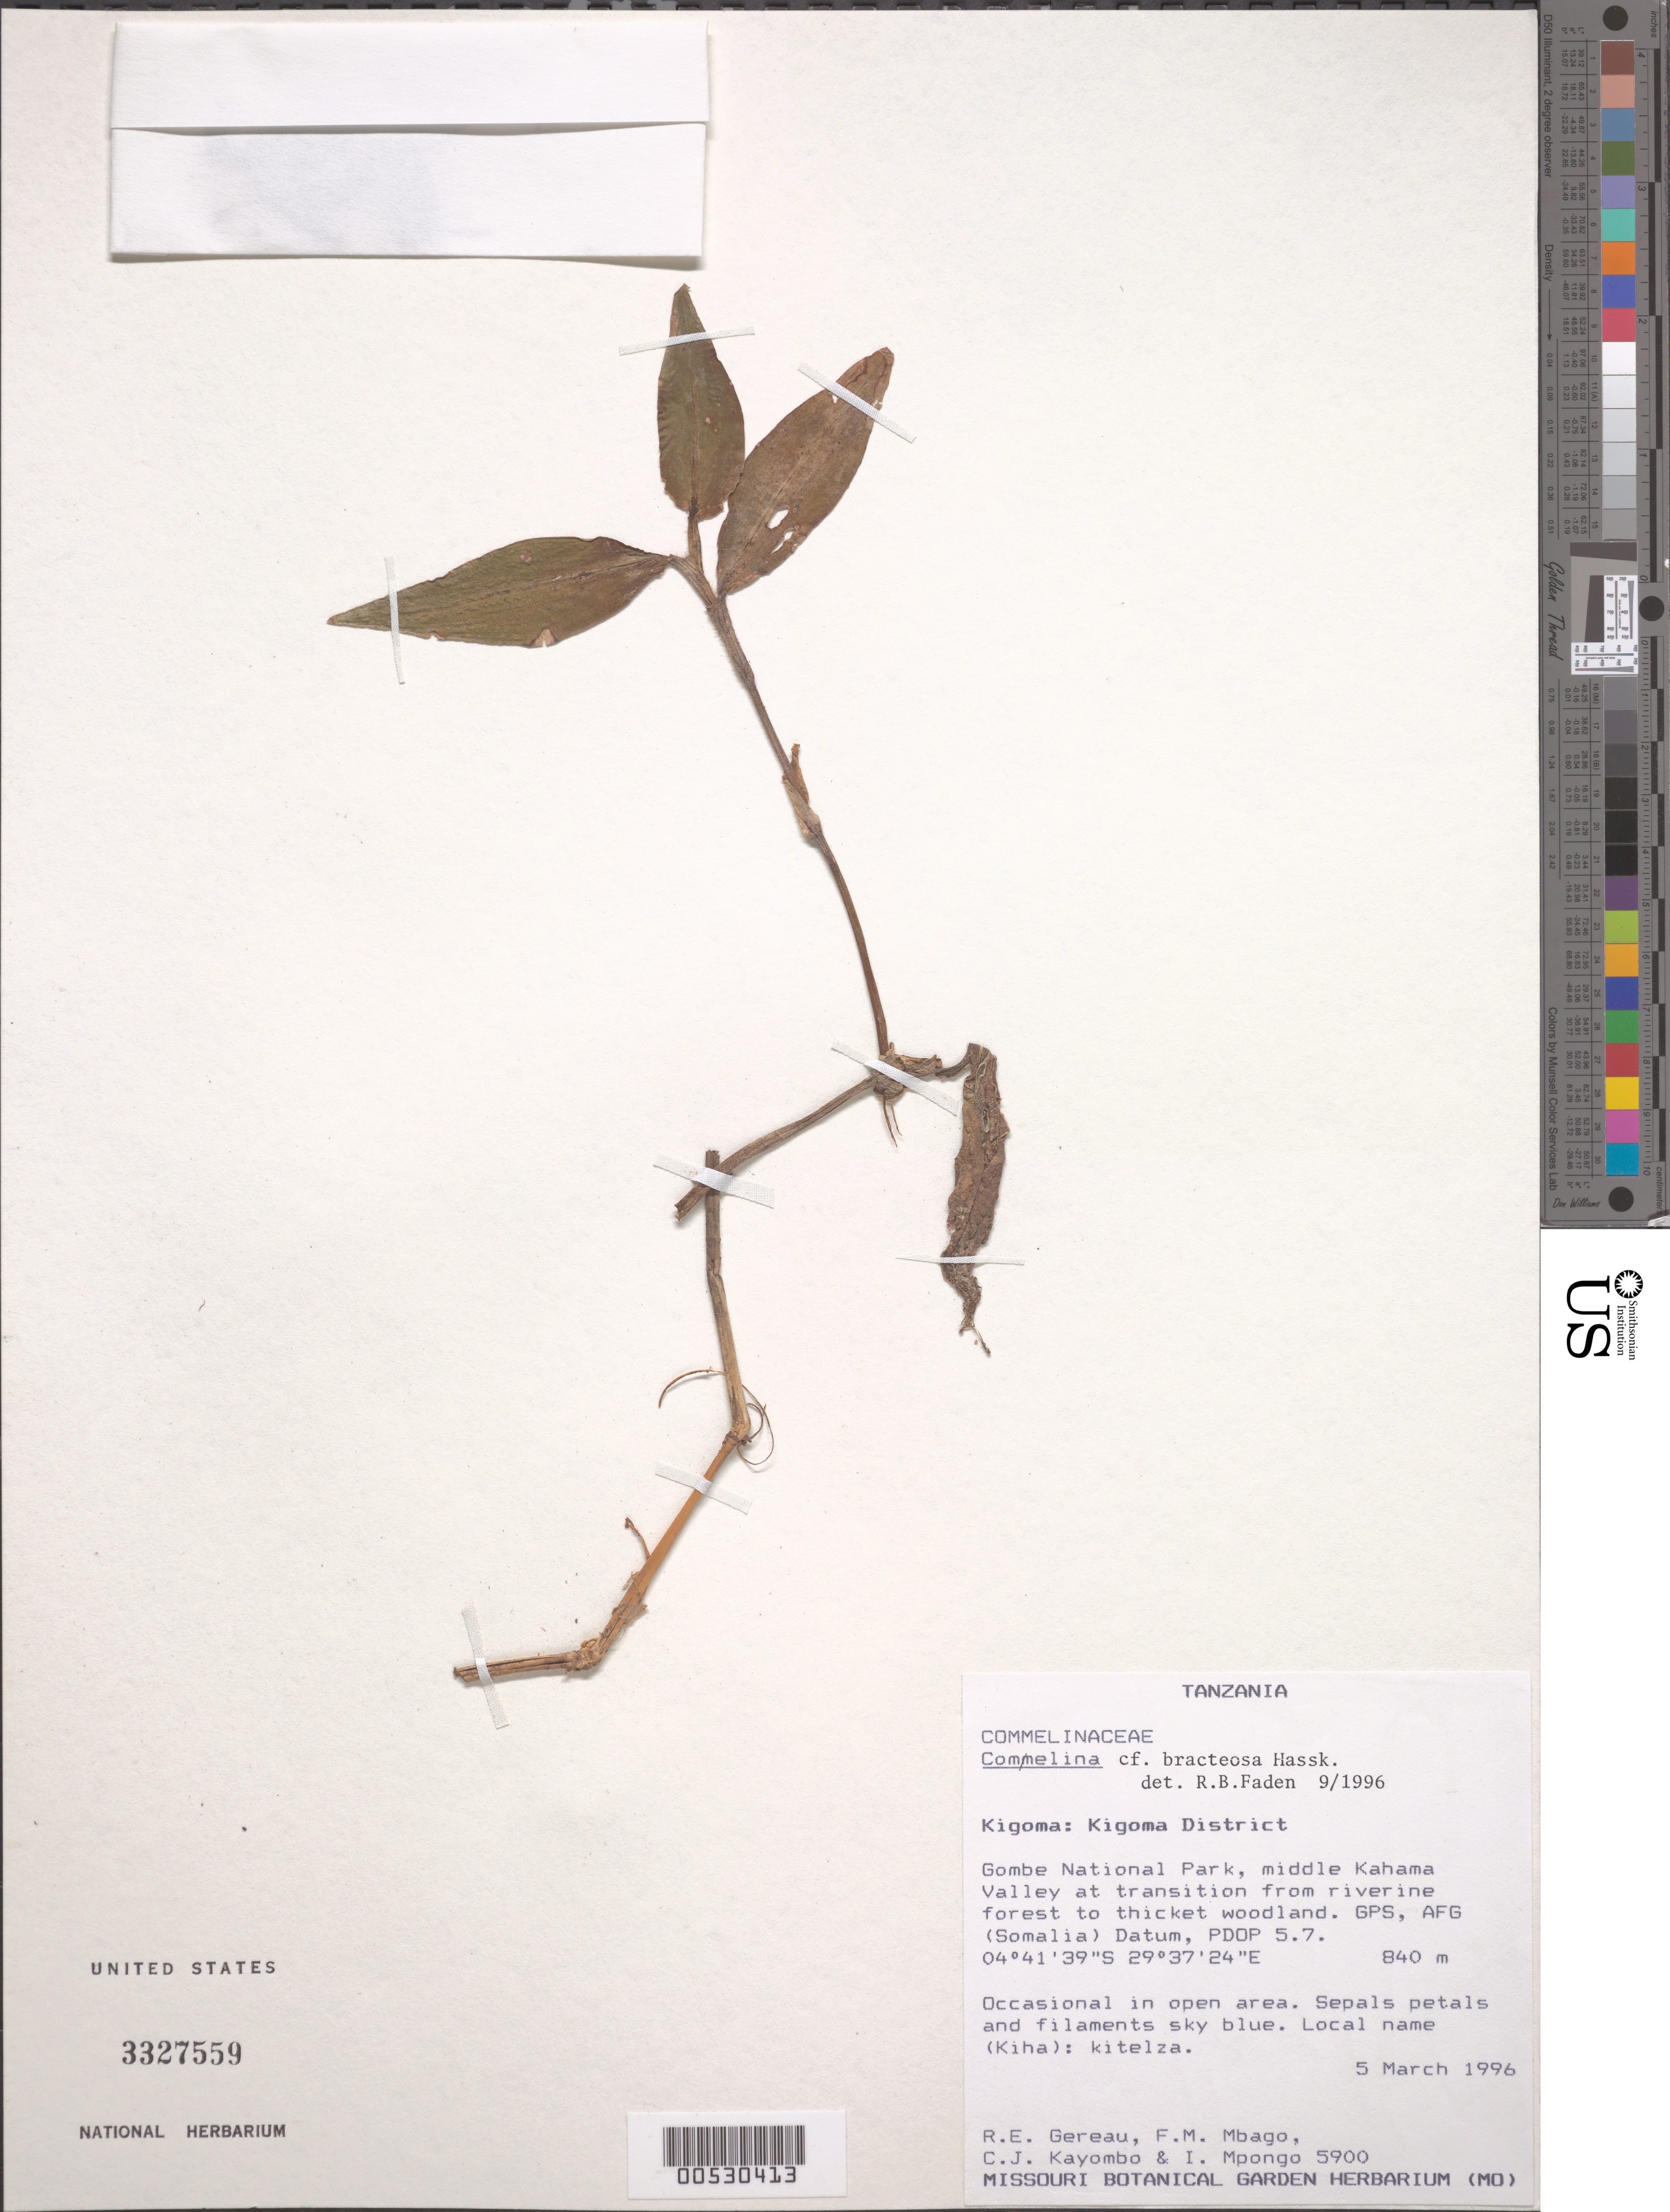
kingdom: Plantae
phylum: Tracheophyta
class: Liliopsida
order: Commelinales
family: Commelinaceae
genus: Commelina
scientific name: Commelina bracteosa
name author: Hassk.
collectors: R. E. Gereau, F. Mbago, C. J. Kayombo & I. Mpongo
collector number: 5900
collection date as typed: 05 Mar 1996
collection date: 1996-03-05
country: Tanzania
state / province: Kigoma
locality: Kigoma dist., gombe national park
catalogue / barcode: US 3327559